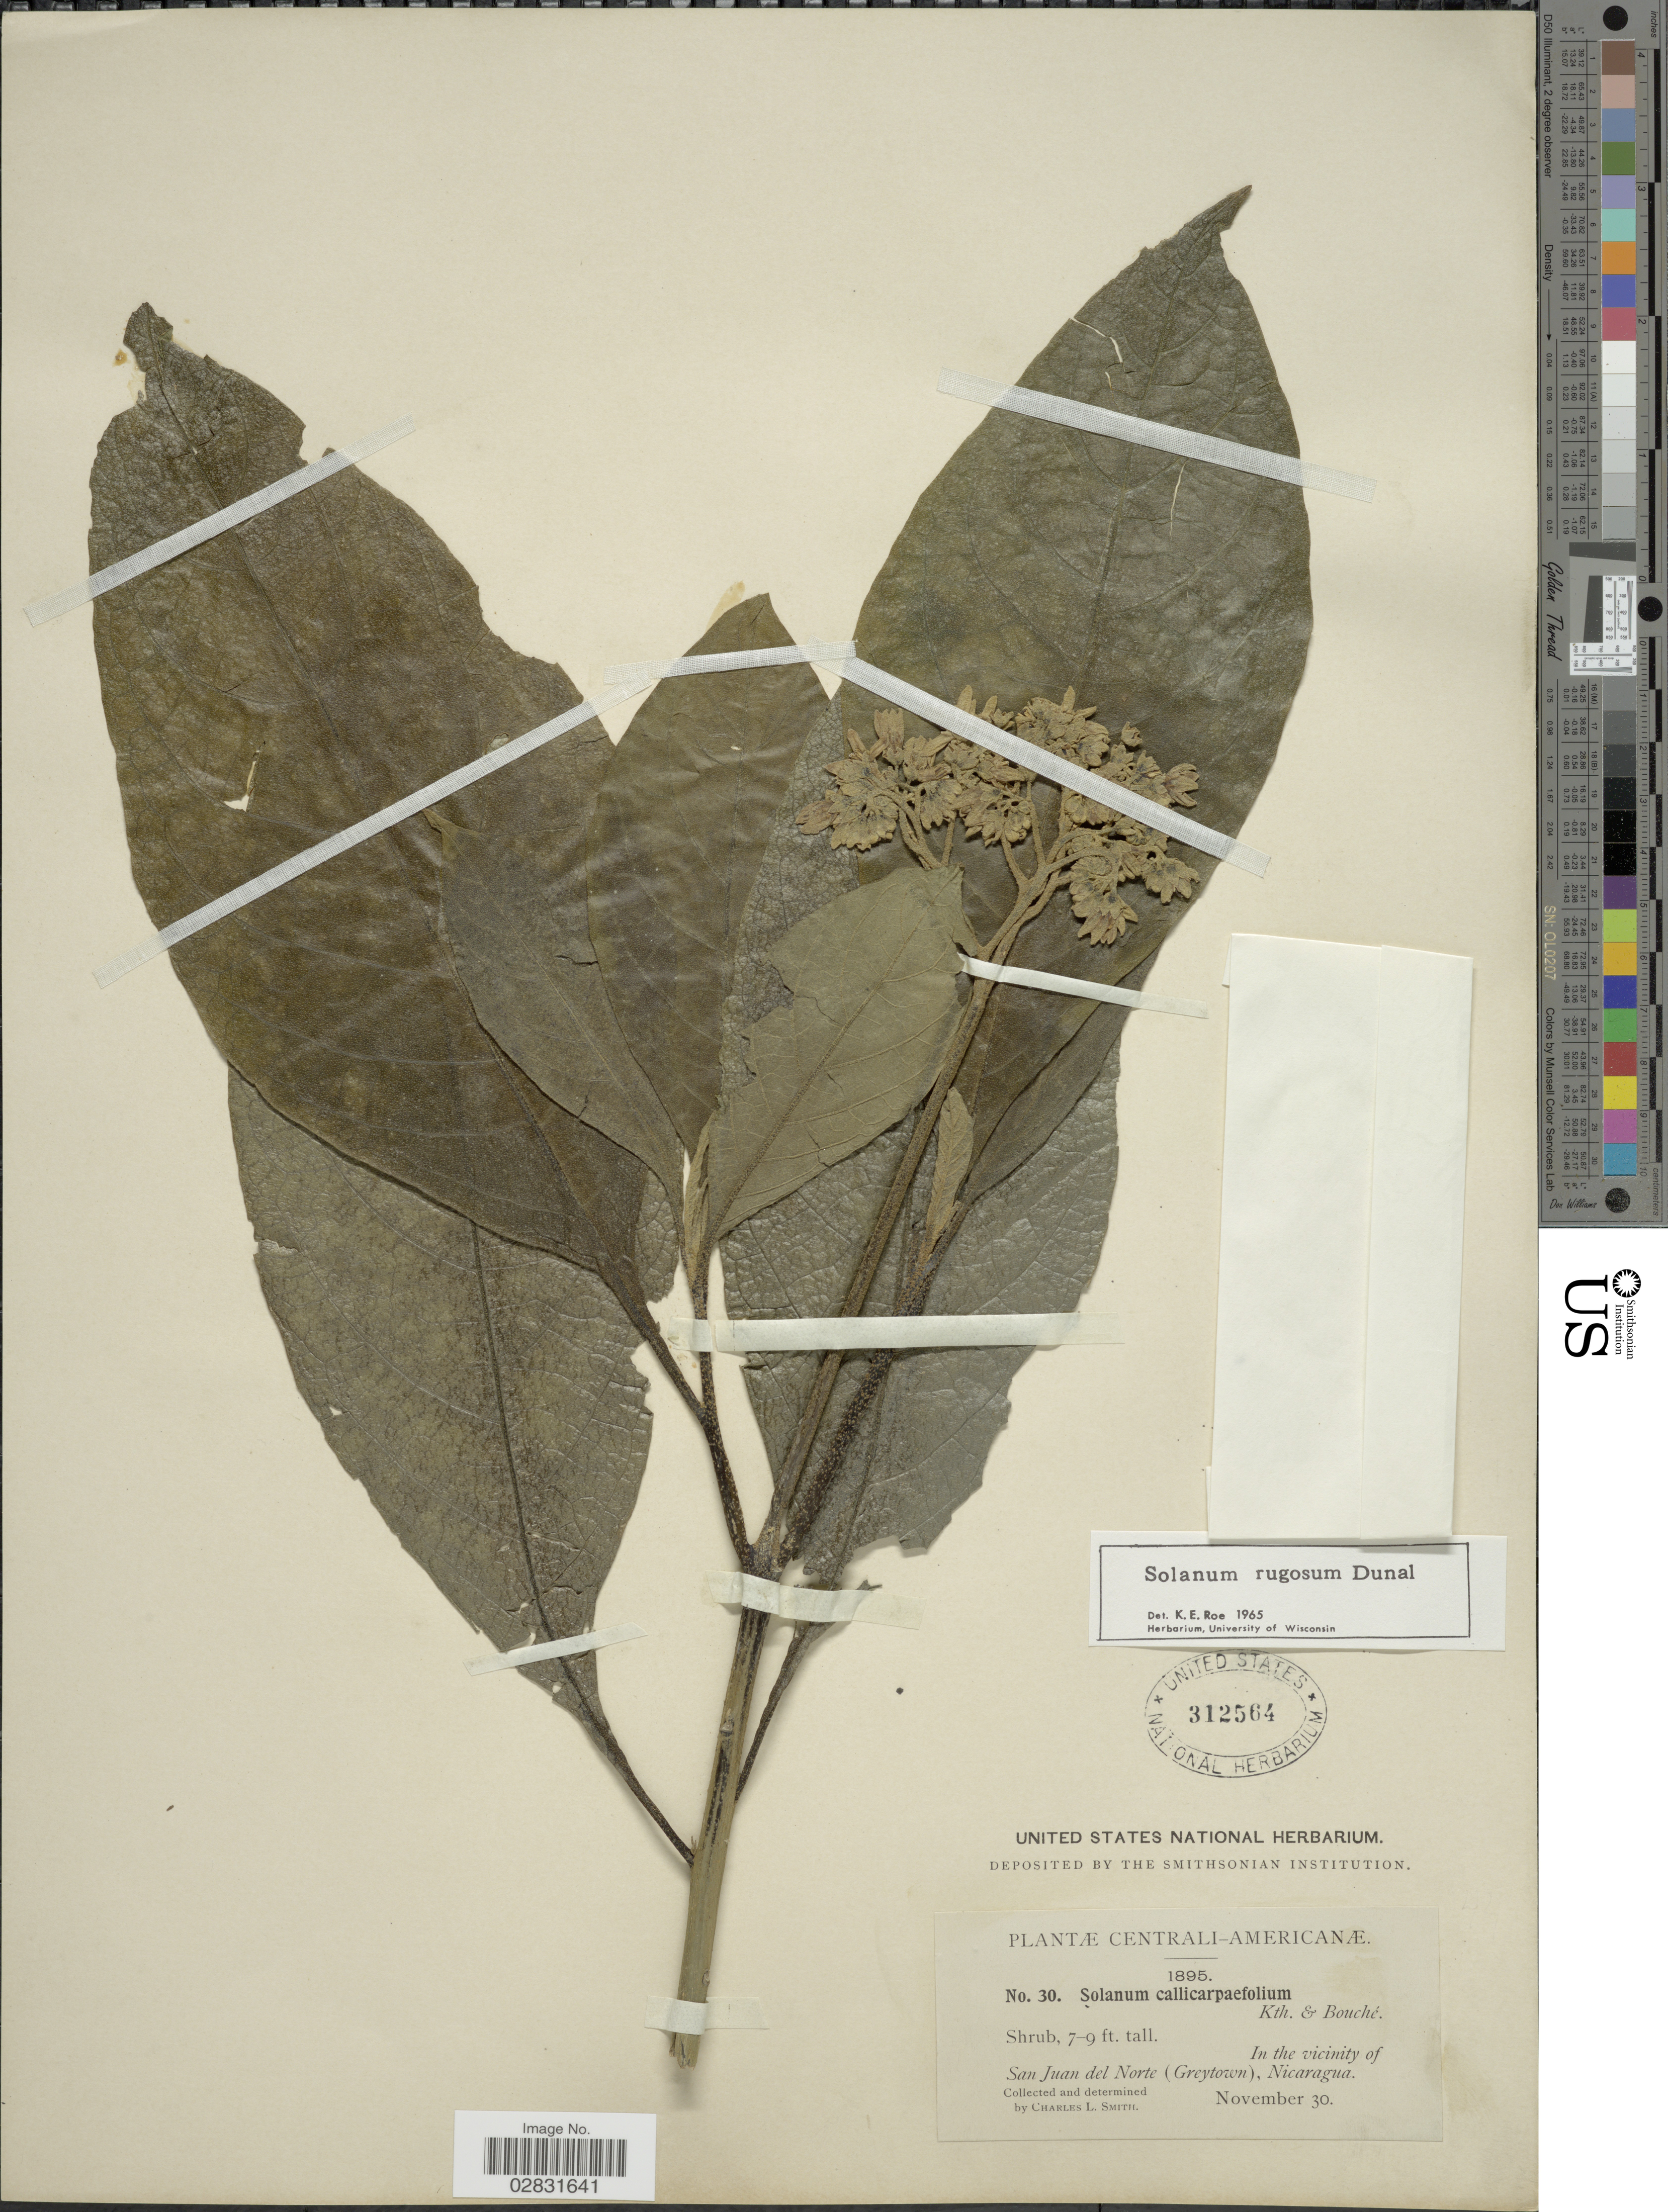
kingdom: Plantae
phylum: Tracheophyta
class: Magnoliopsida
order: Solanales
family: Solanaceae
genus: Solanum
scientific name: Solanum rugosum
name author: Dunal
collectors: C. L. Smith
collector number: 30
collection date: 1895-11-30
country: Nicaragua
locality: In the vicinity of San Juan del Norte (Greytown).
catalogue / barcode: US 312564